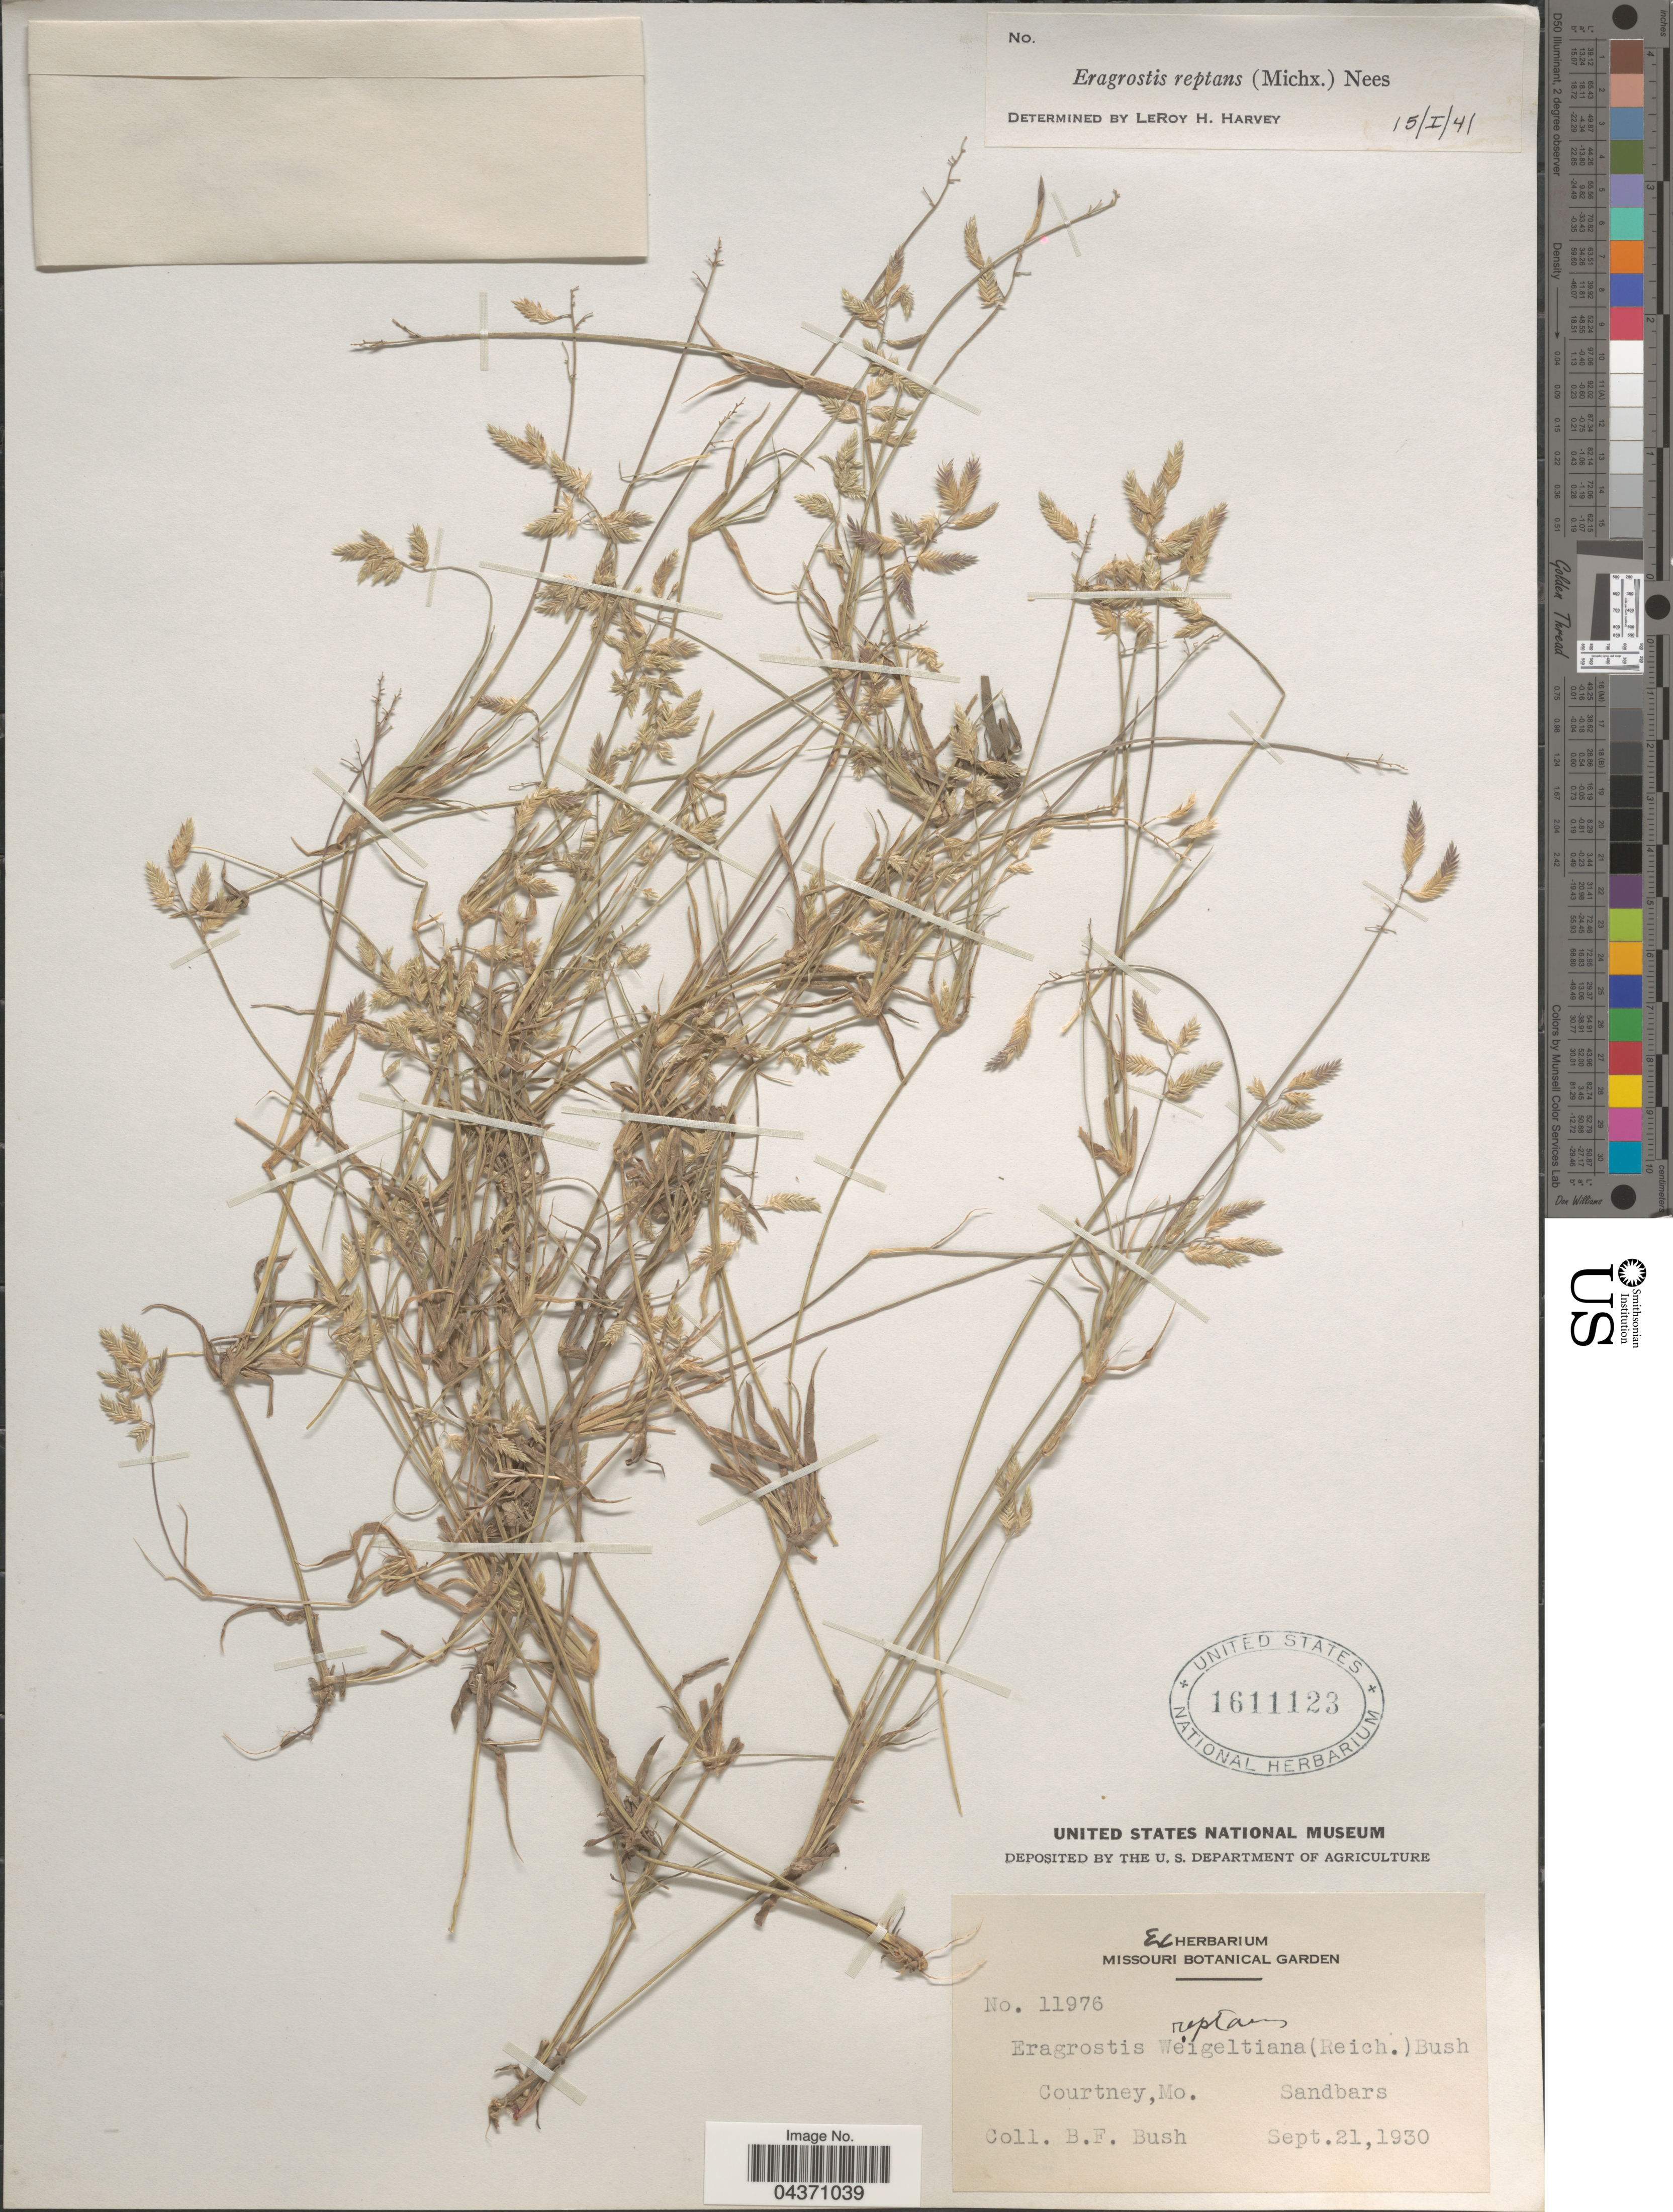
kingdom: Plantae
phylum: Tracheophyta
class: Liliopsida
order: Poales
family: Poaceae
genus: Eragrostis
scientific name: Eragrostis reptans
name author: (Michx.) Nees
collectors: B. F. Bush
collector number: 11976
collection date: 1930-09-21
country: United States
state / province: Missouri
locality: Courtney.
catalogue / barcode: US 1611123